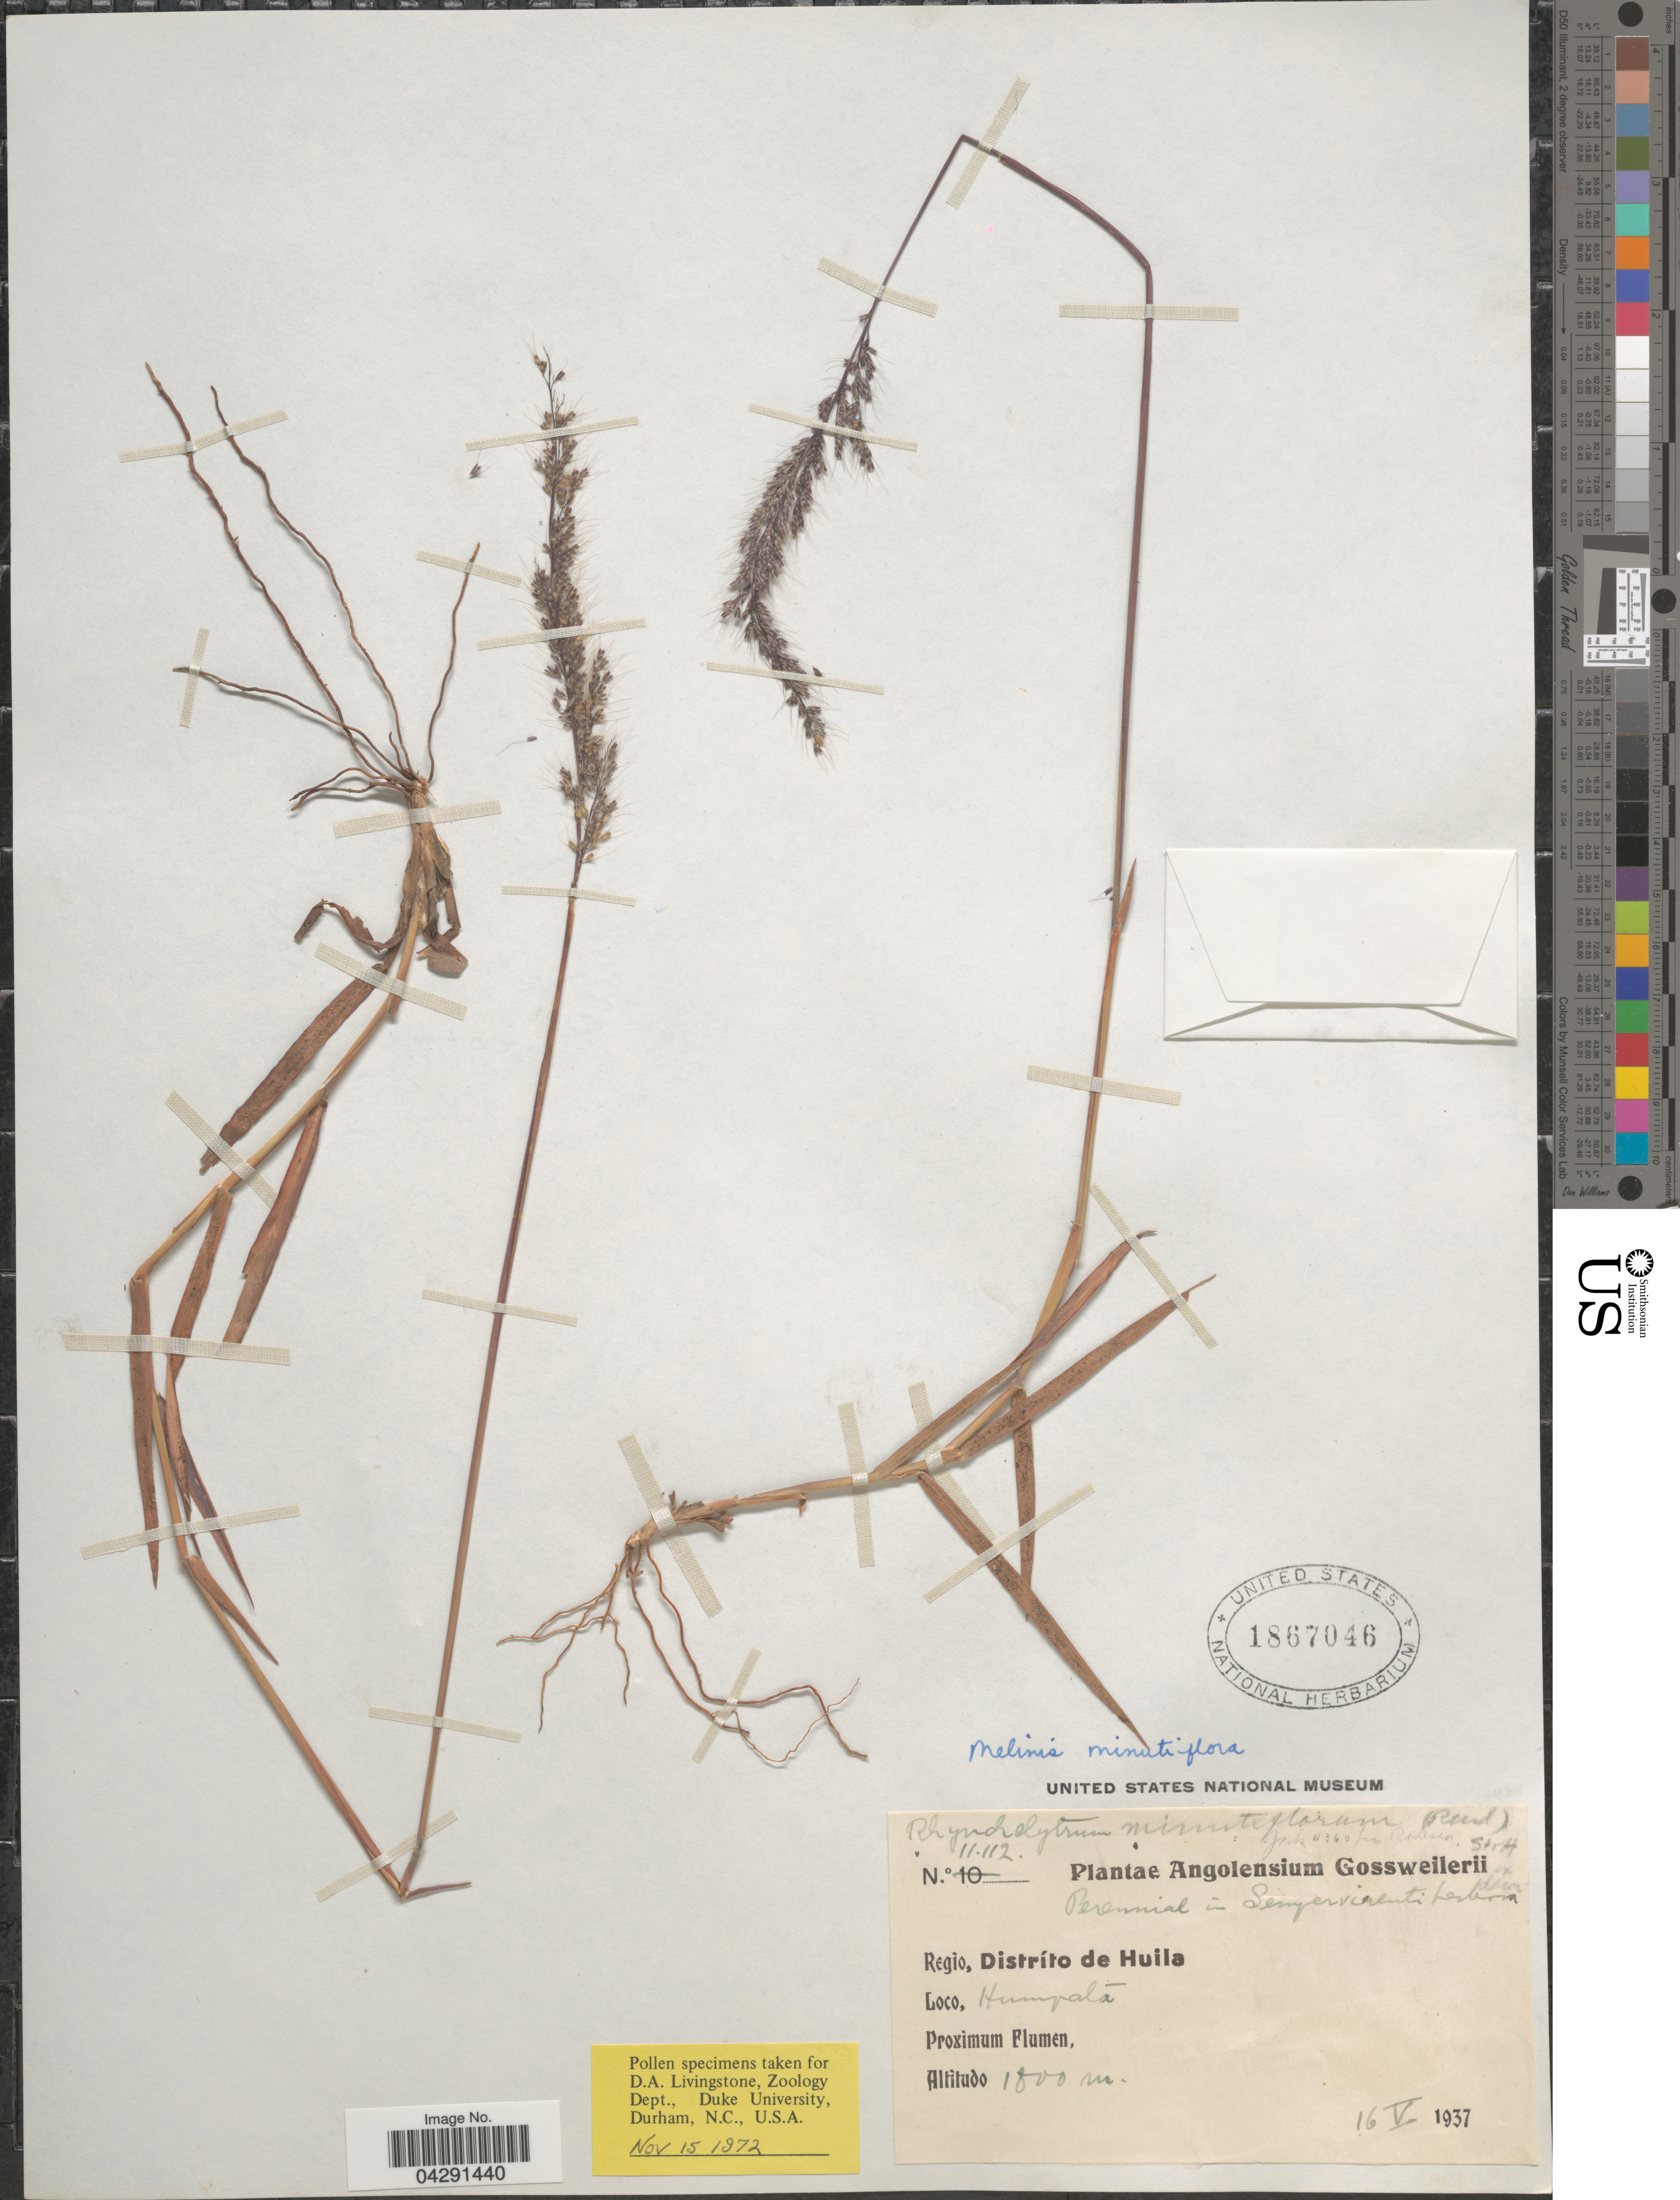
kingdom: Plantae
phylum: Tracheophyta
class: Liliopsida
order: Poales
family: Poaceae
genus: Melinis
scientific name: Melinis minutiflora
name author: P. Beauv.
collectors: -. Gossweiler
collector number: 11112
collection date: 1937-05-16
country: Angola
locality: Angolensium. Regio, Distríto de Huila. Loco, Humpata. Proximum Flumen.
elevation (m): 1800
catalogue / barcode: US 1867046